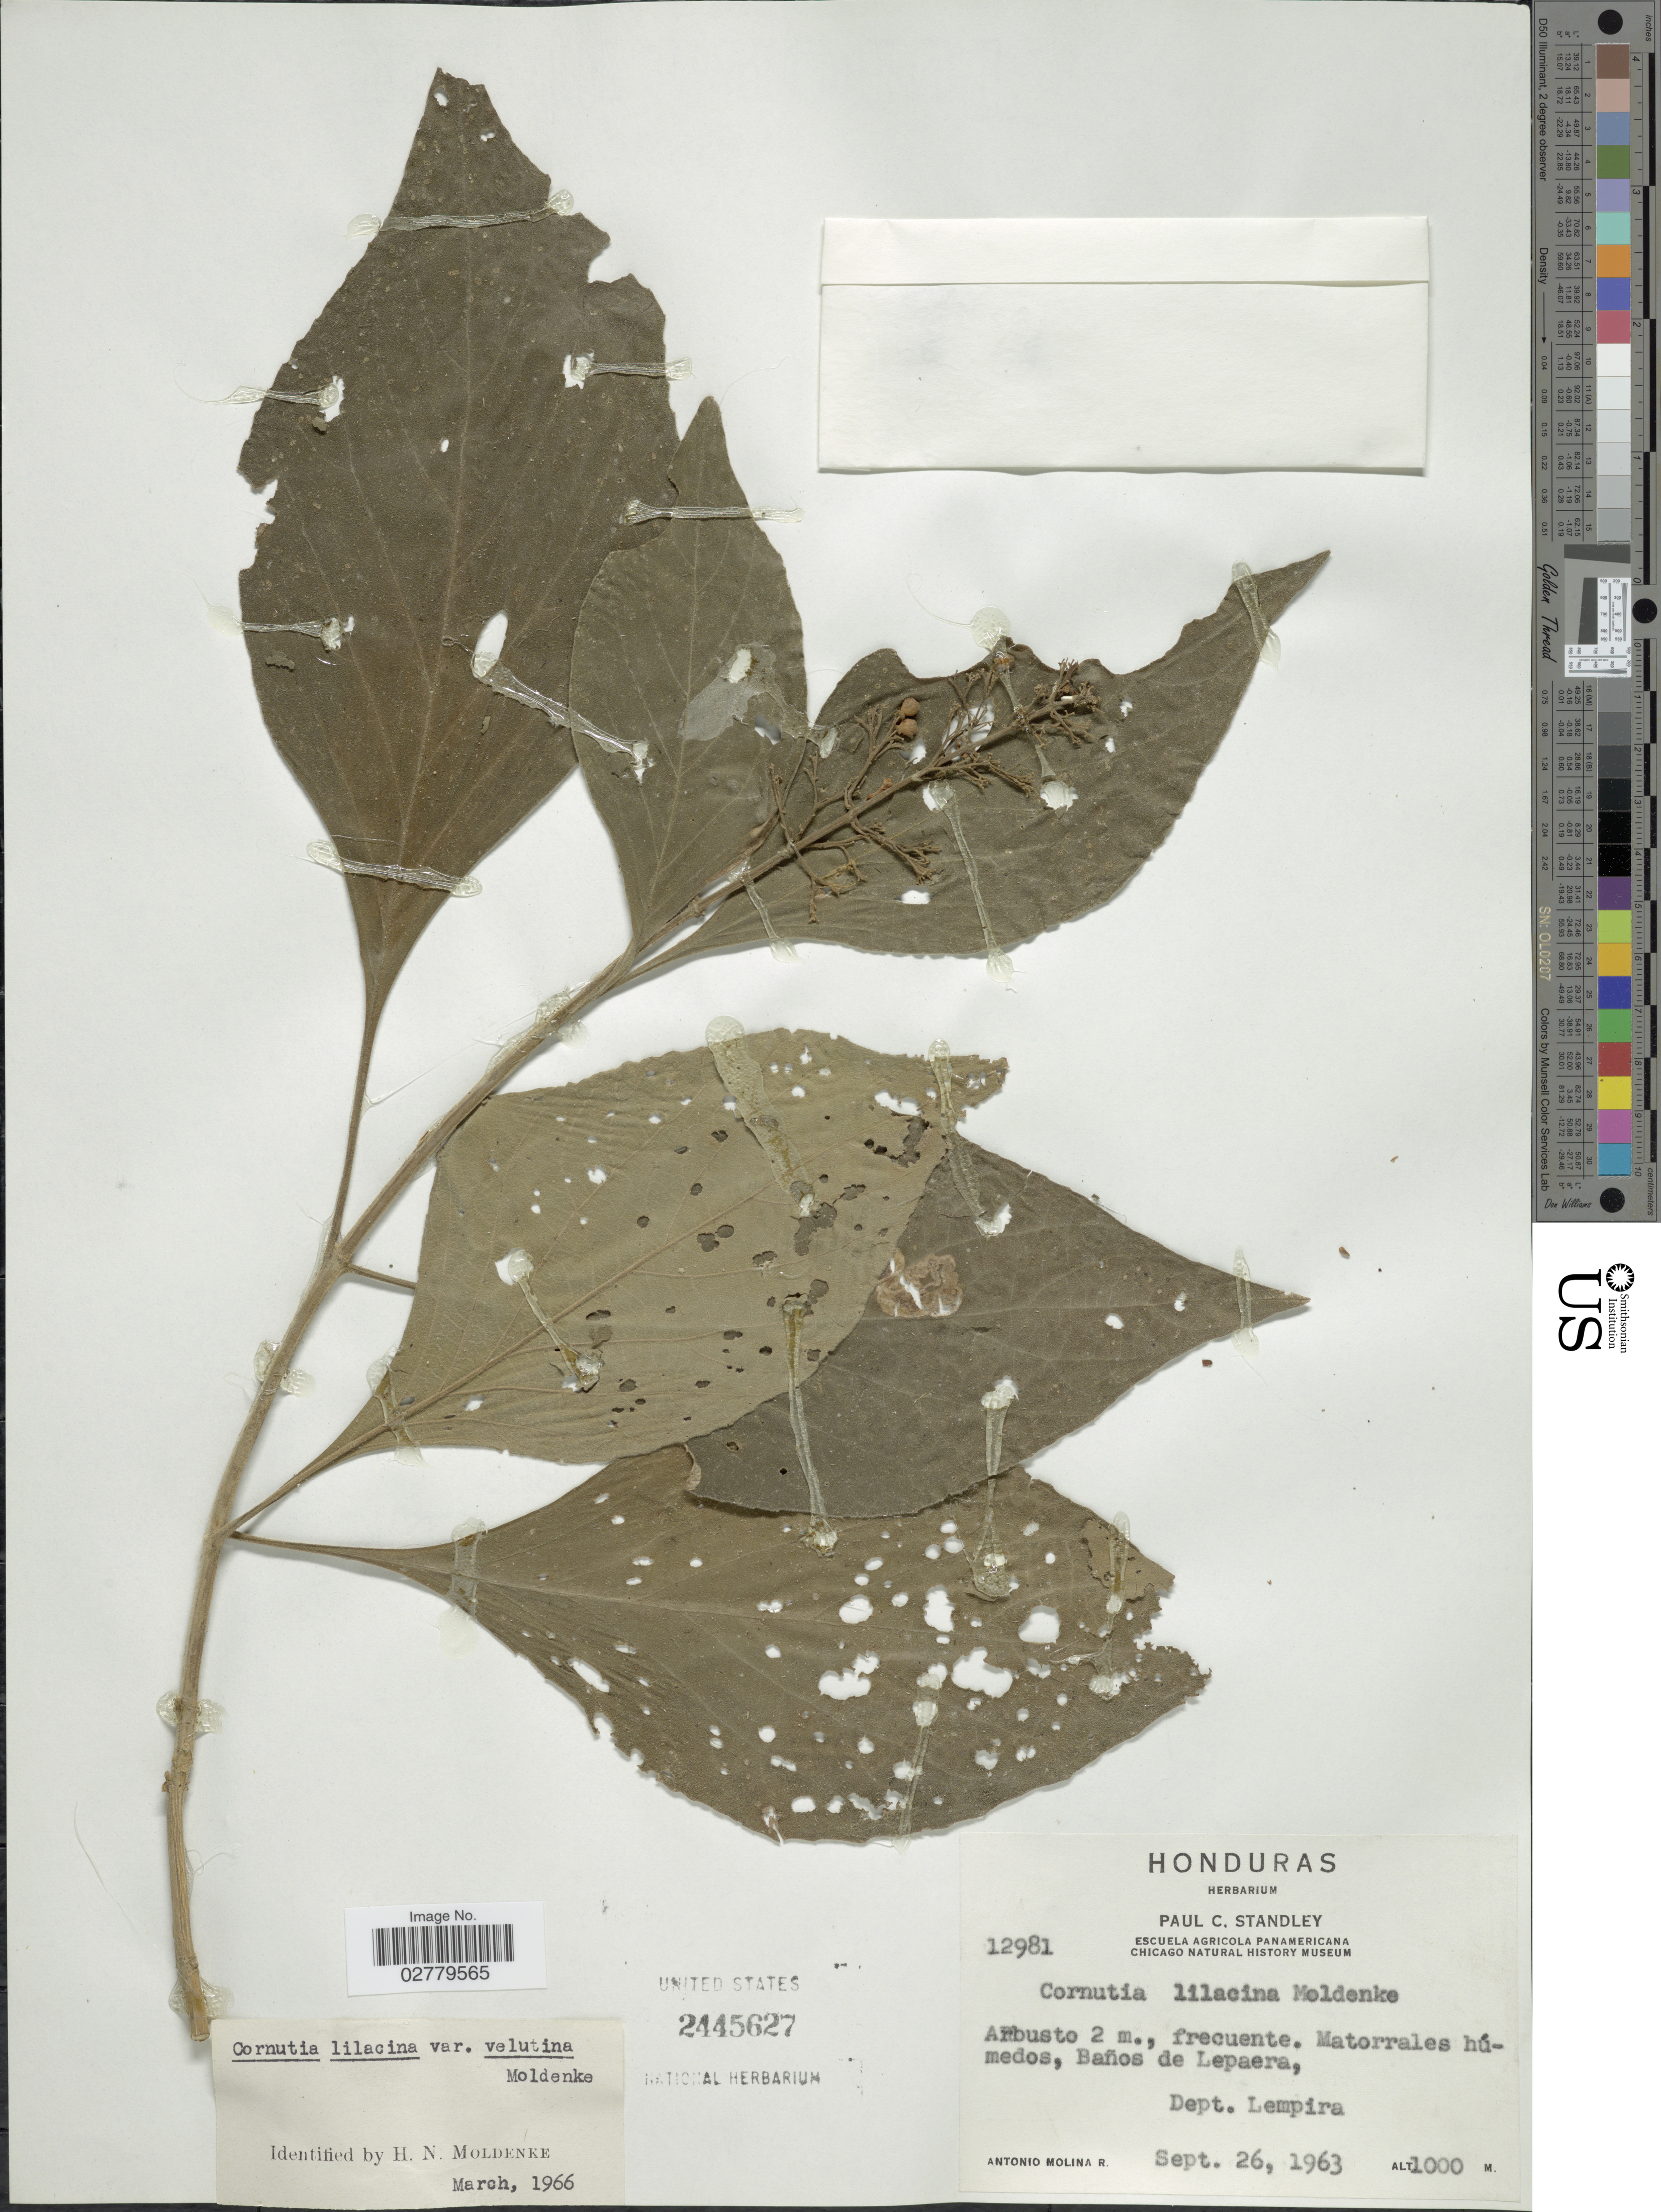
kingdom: Plantae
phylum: Tracheophyta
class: Magnoliopsida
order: Lamiales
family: Lamiaceae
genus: Cornutia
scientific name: Cornutia lilacina var. velutina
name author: Moldenke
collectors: A. Molina R.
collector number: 12981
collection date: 1963-09-26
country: Honduras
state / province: Lempira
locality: Baños de Lepaera, Dept. Lempira.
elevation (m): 1000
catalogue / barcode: US 2445627